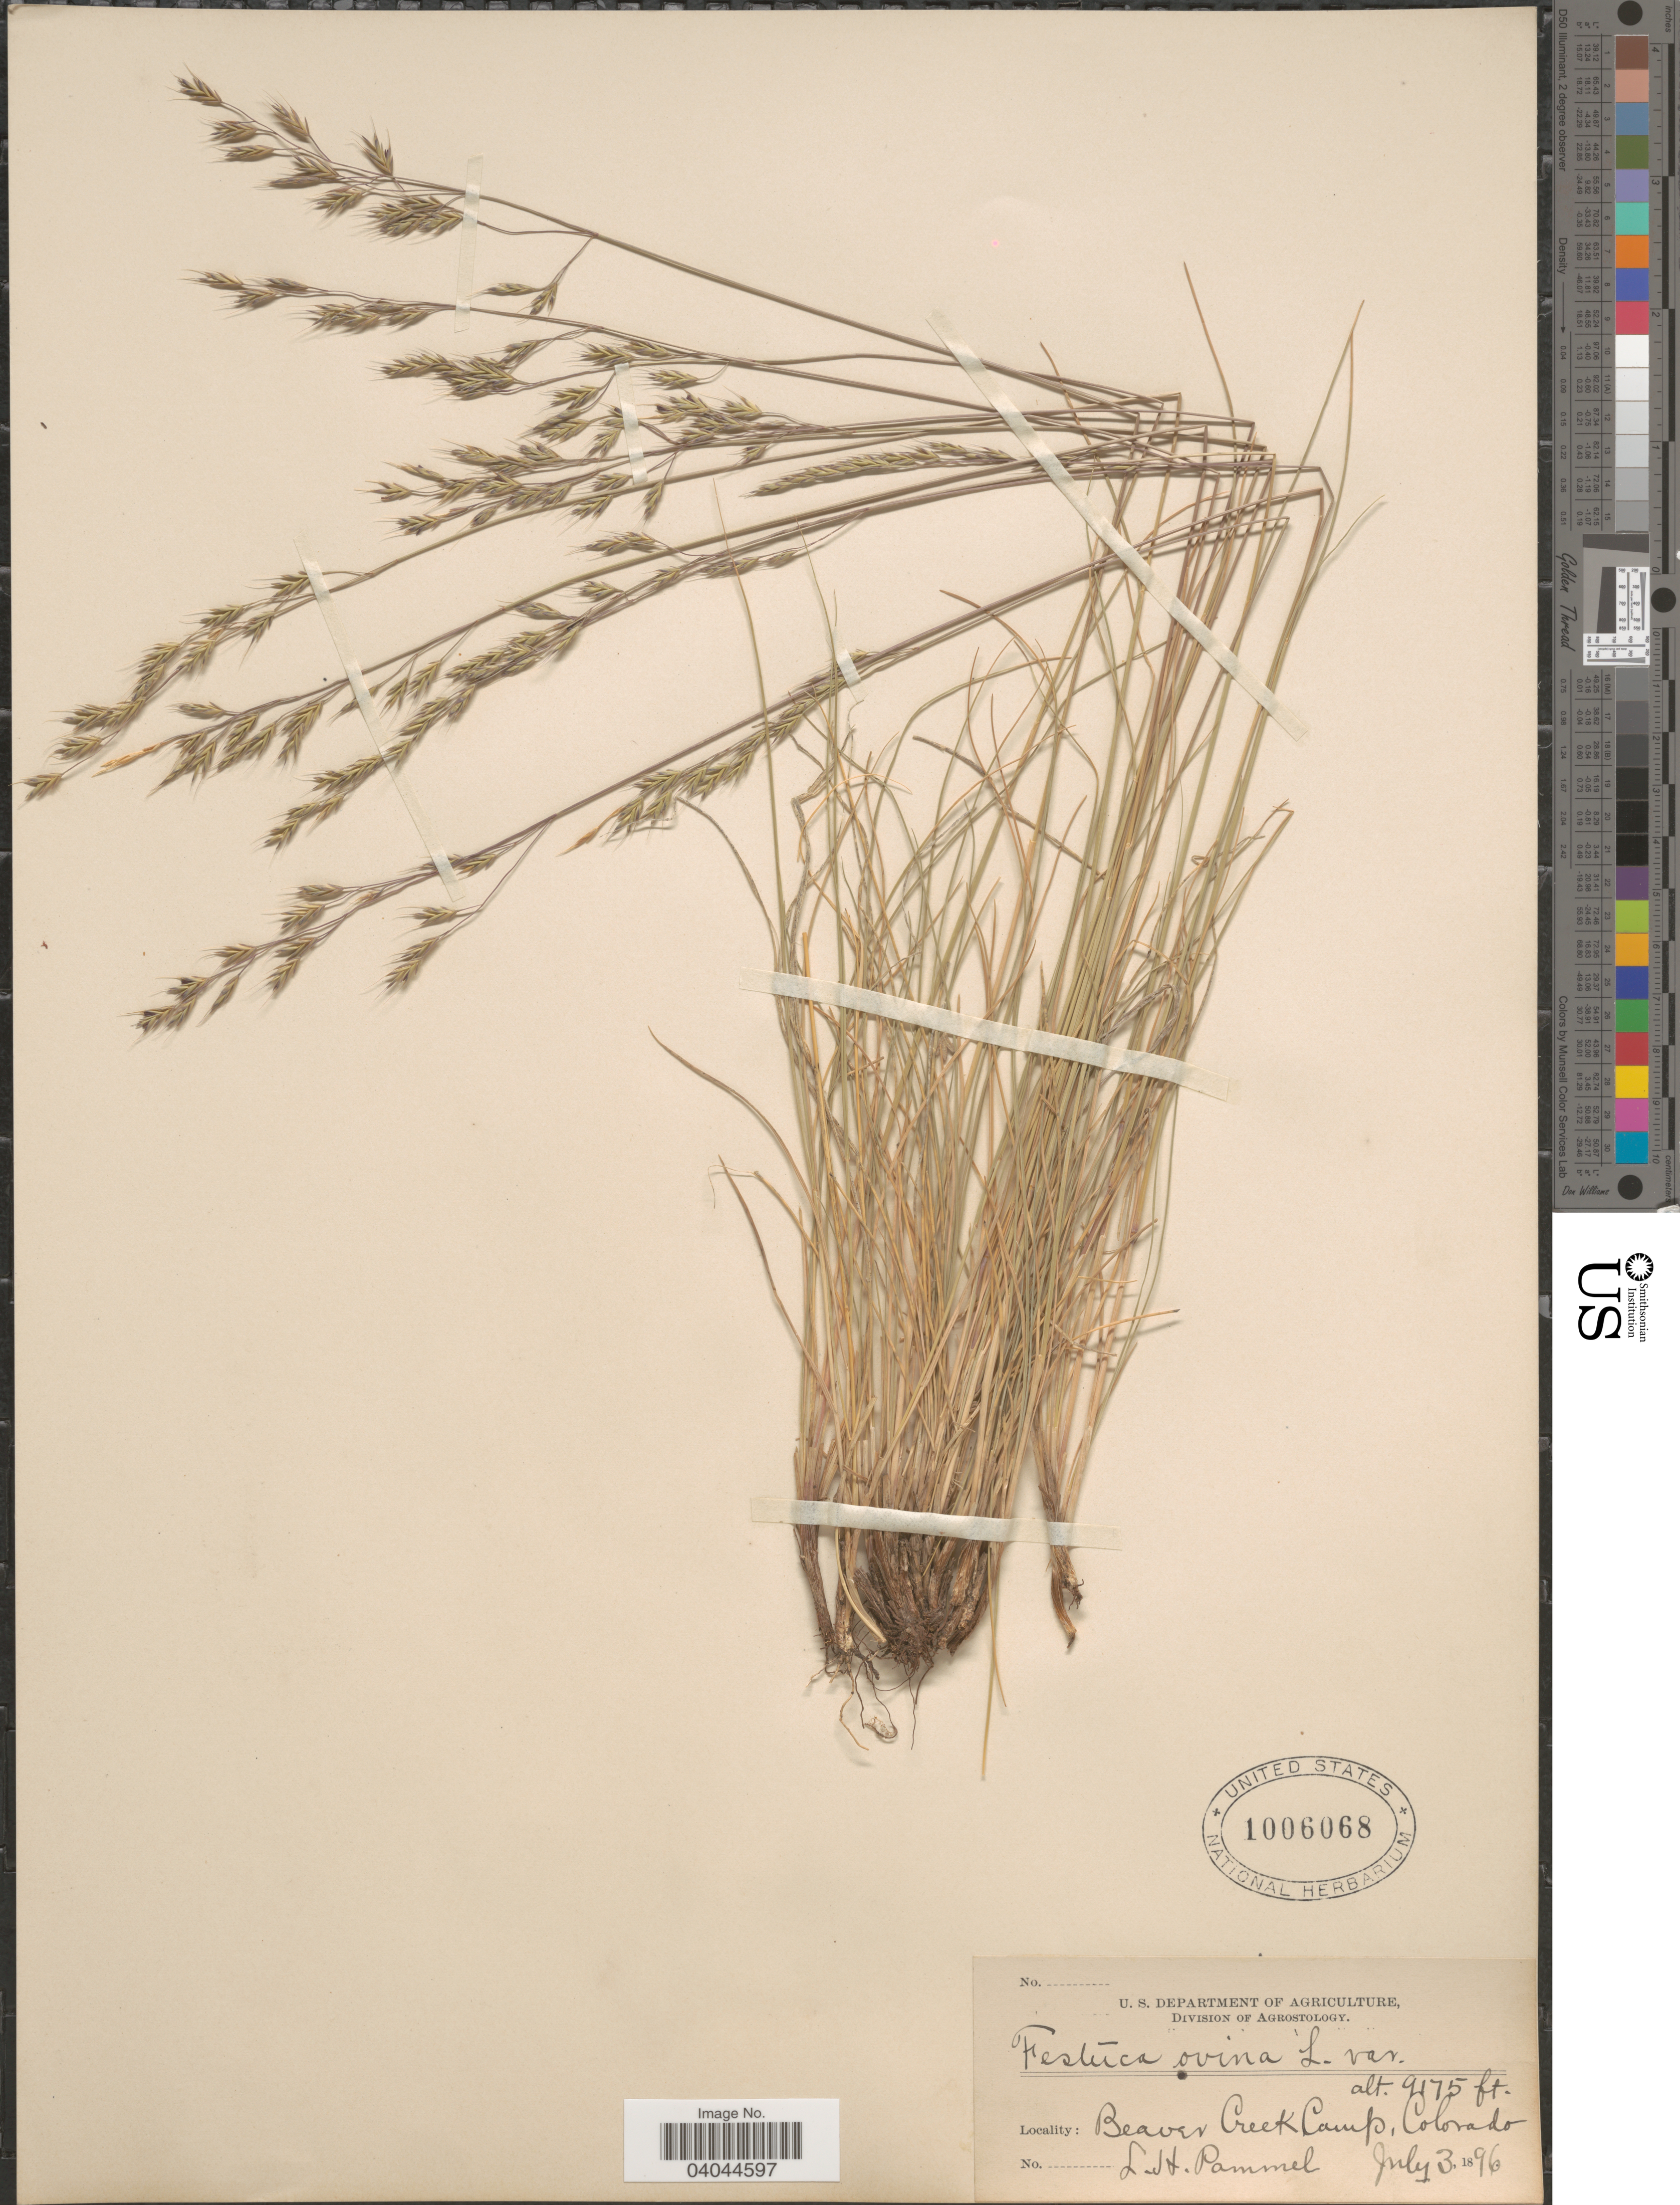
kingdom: Plantae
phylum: Tracheophyta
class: Liliopsida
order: Poales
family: Poaceae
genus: Festuca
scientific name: Festuca ovina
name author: L.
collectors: L. Pammel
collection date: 1896-07-03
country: United States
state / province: Colorado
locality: Beaver Creek Camp.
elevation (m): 2797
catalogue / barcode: US 1006068